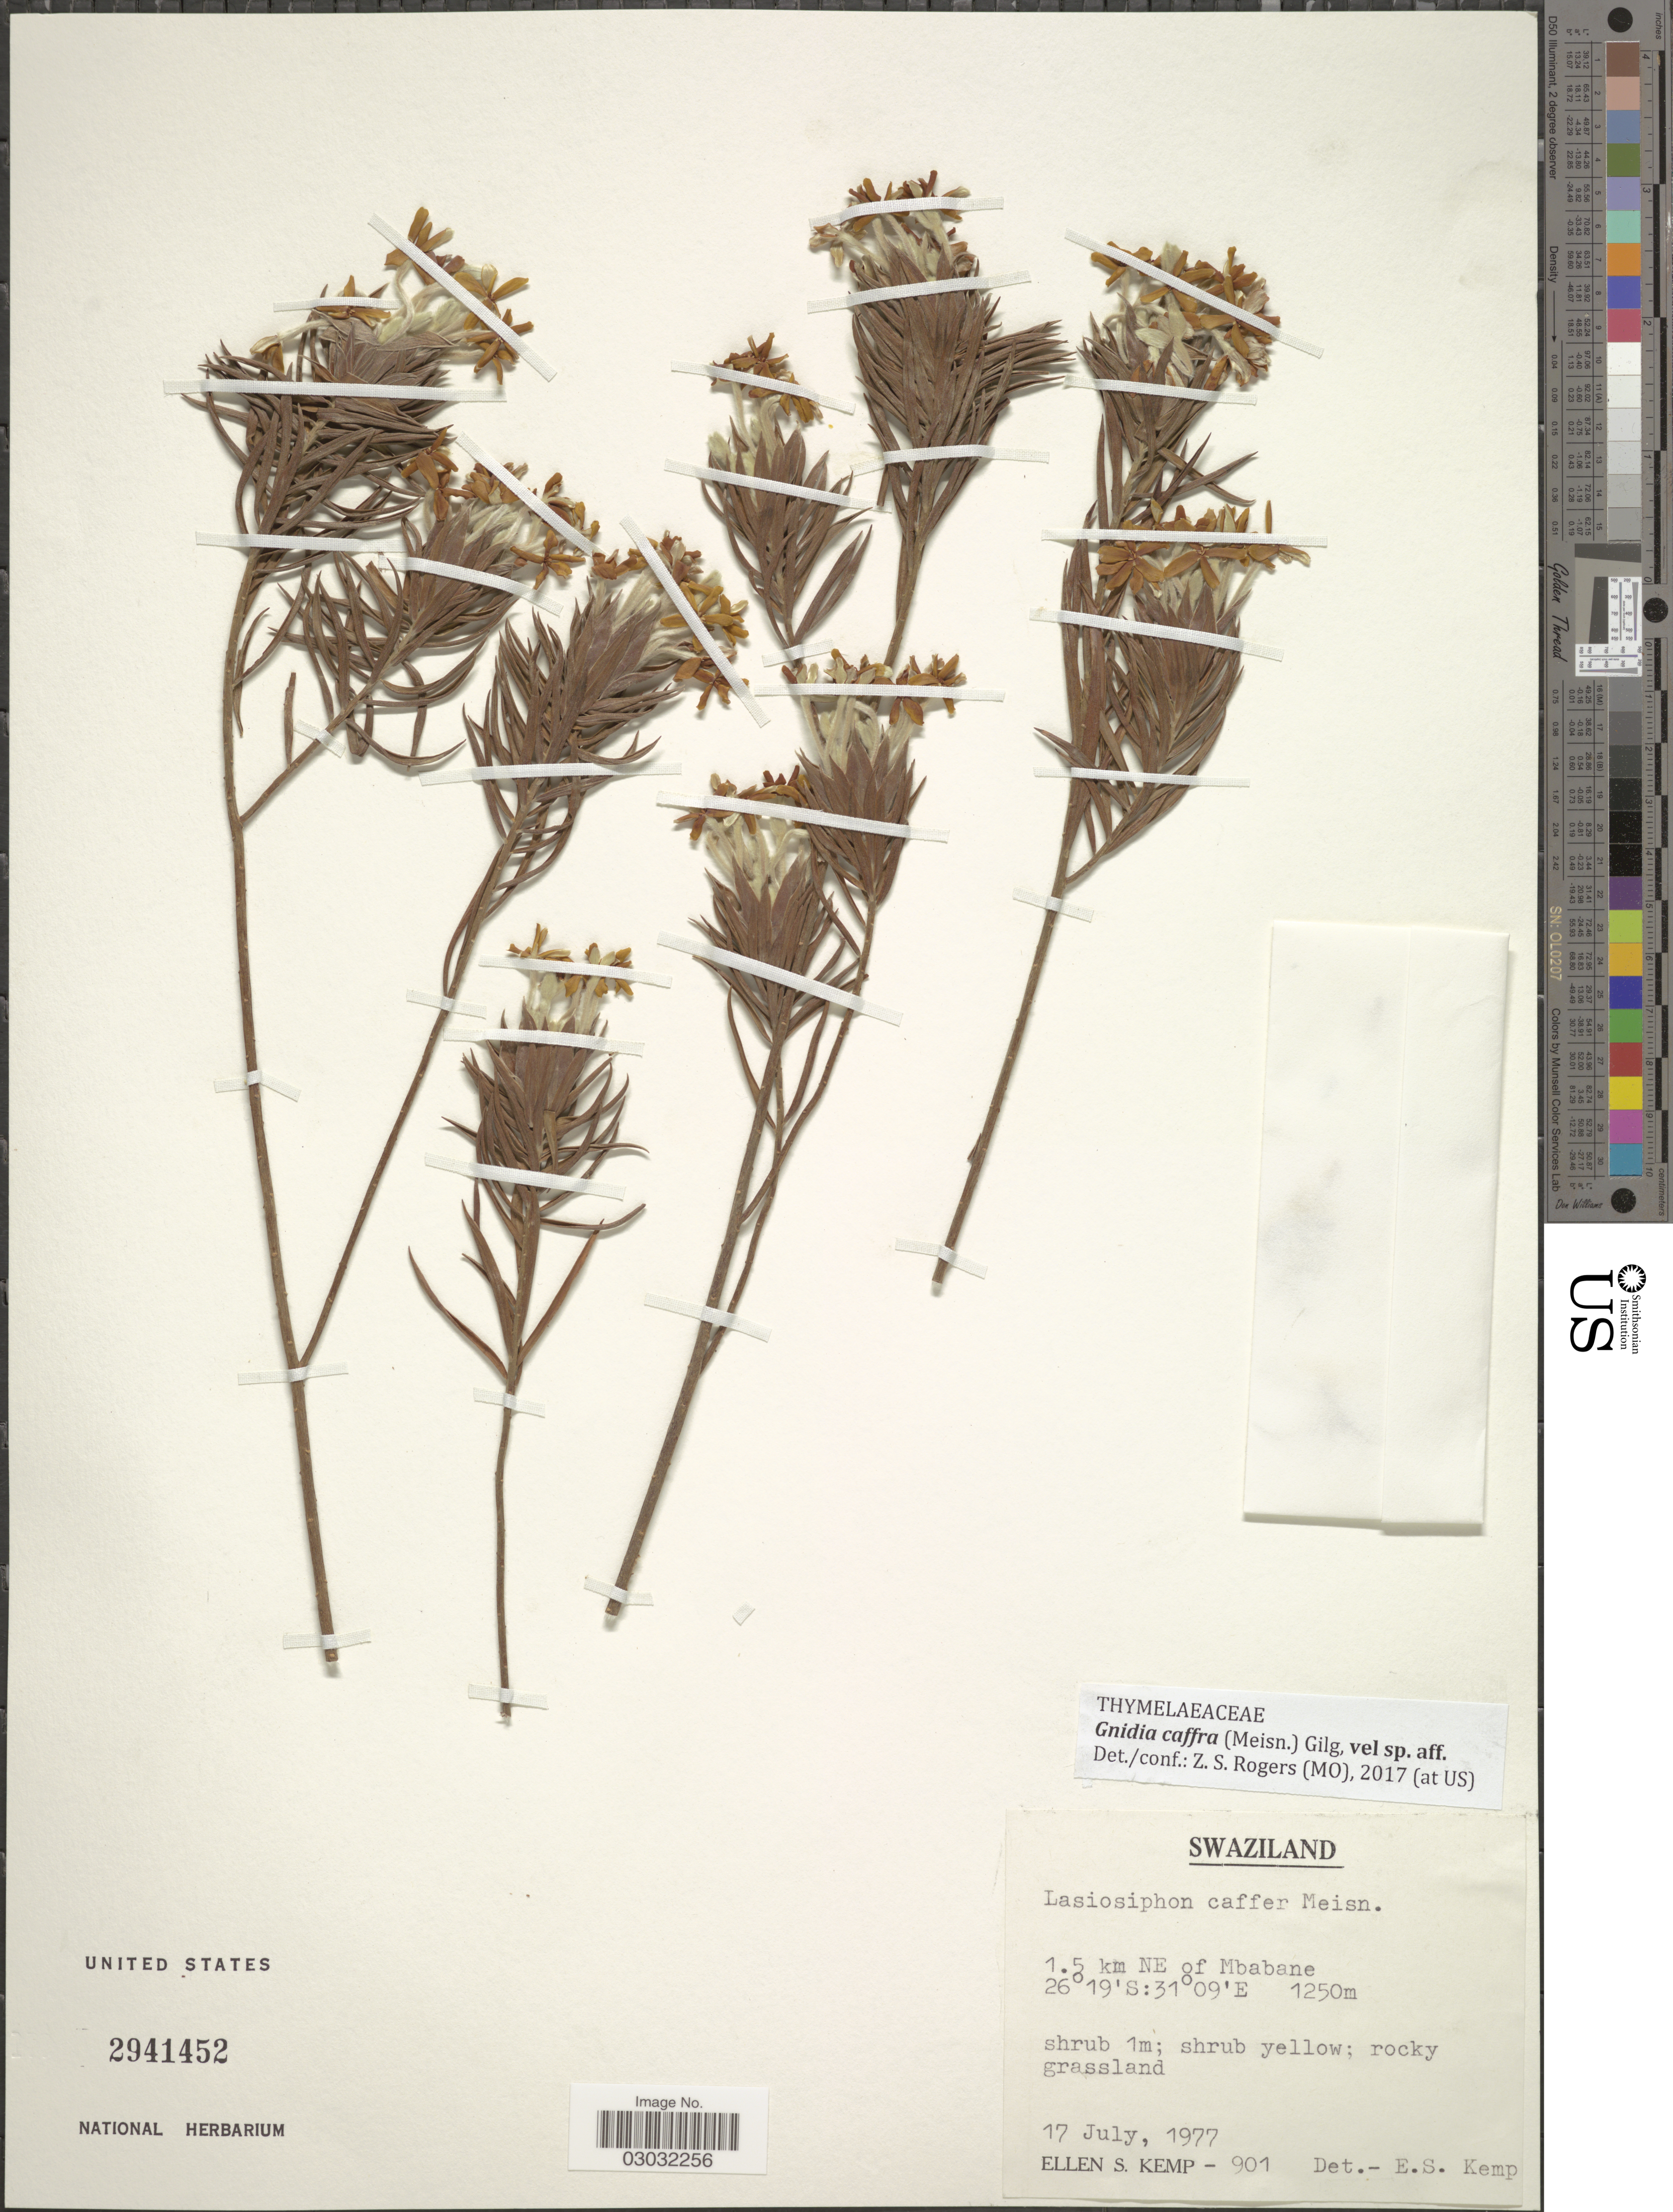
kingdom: Plantae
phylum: Tracheophyta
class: Magnoliopsida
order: Malvales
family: Thymelaeaceae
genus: Lasiosiphon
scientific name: Lasiosiphon caffer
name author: Meisn.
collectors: E. S. Kemp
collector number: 901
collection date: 1977-07-17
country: Eswatini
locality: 1.5 km NE of Mbabane.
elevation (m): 1250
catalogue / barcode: US 2941452